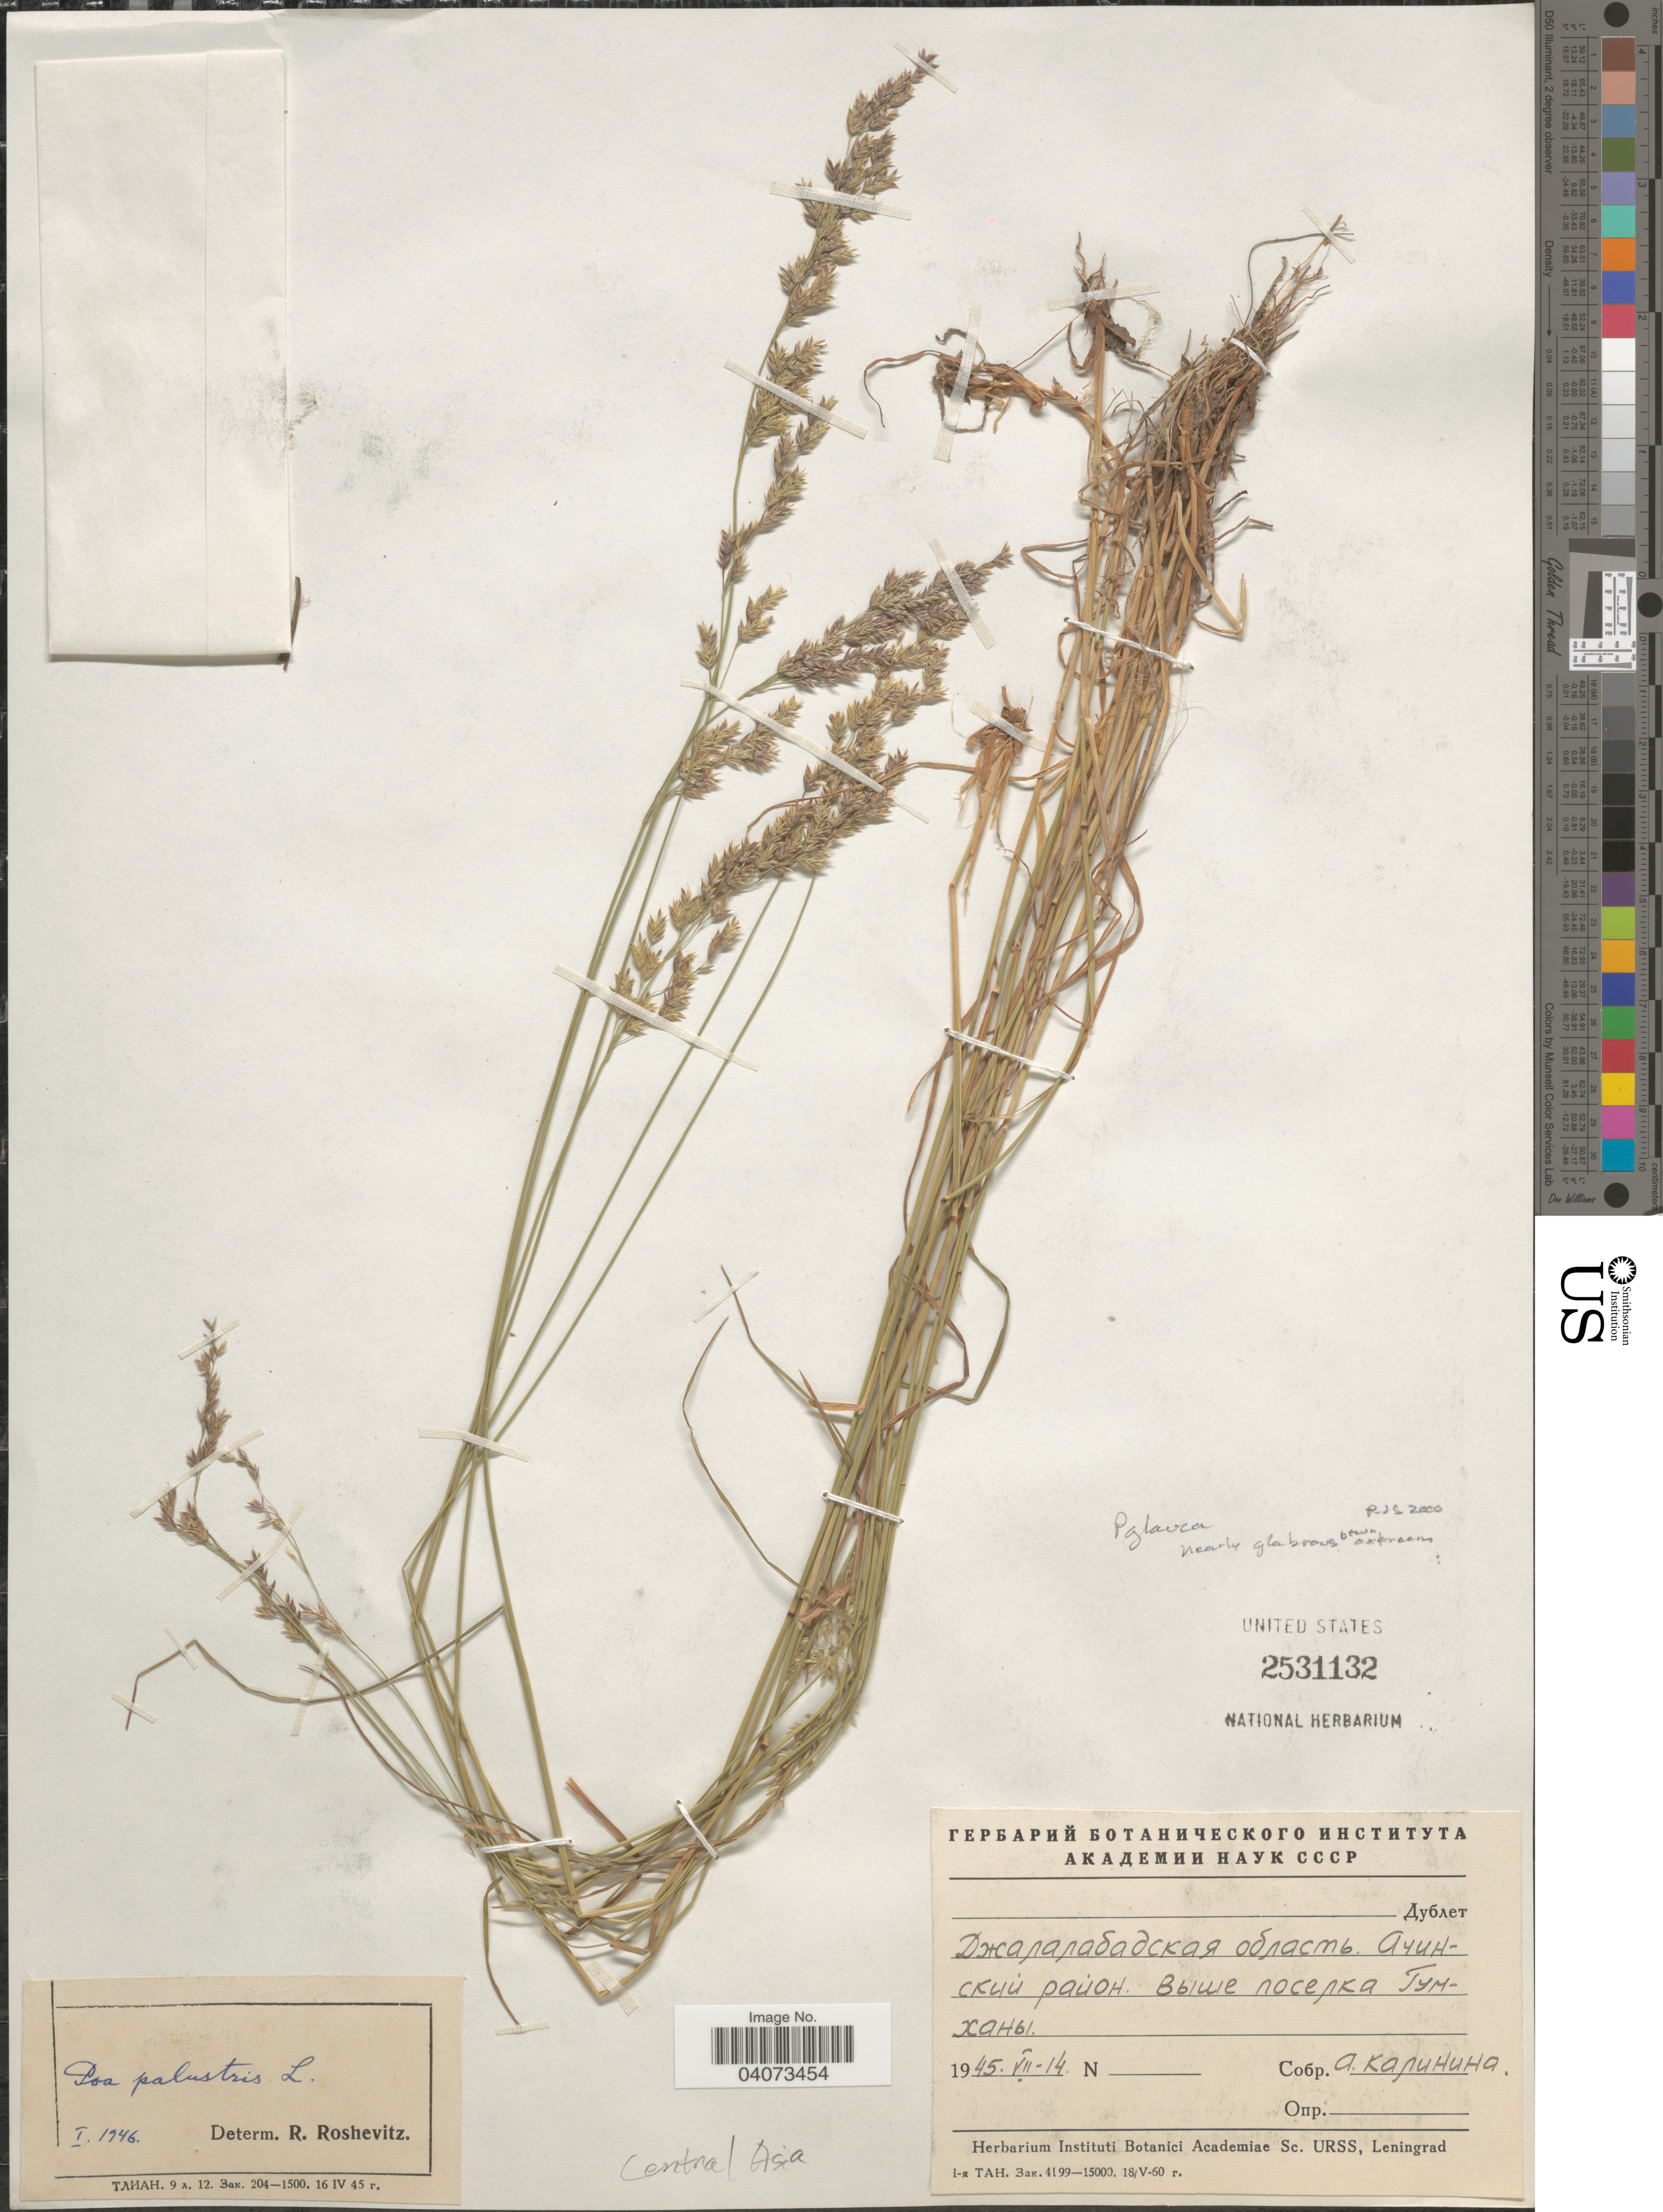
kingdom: Plantae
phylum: Tracheophyta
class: Liliopsida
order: Poales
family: Poaceae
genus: Poa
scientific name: Poa glauca fo. rotundata ined.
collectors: A. Kalinina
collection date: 1945-07-14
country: Kyrgyzstan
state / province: Jalal-Abad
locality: Gumkhana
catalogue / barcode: US 2531132